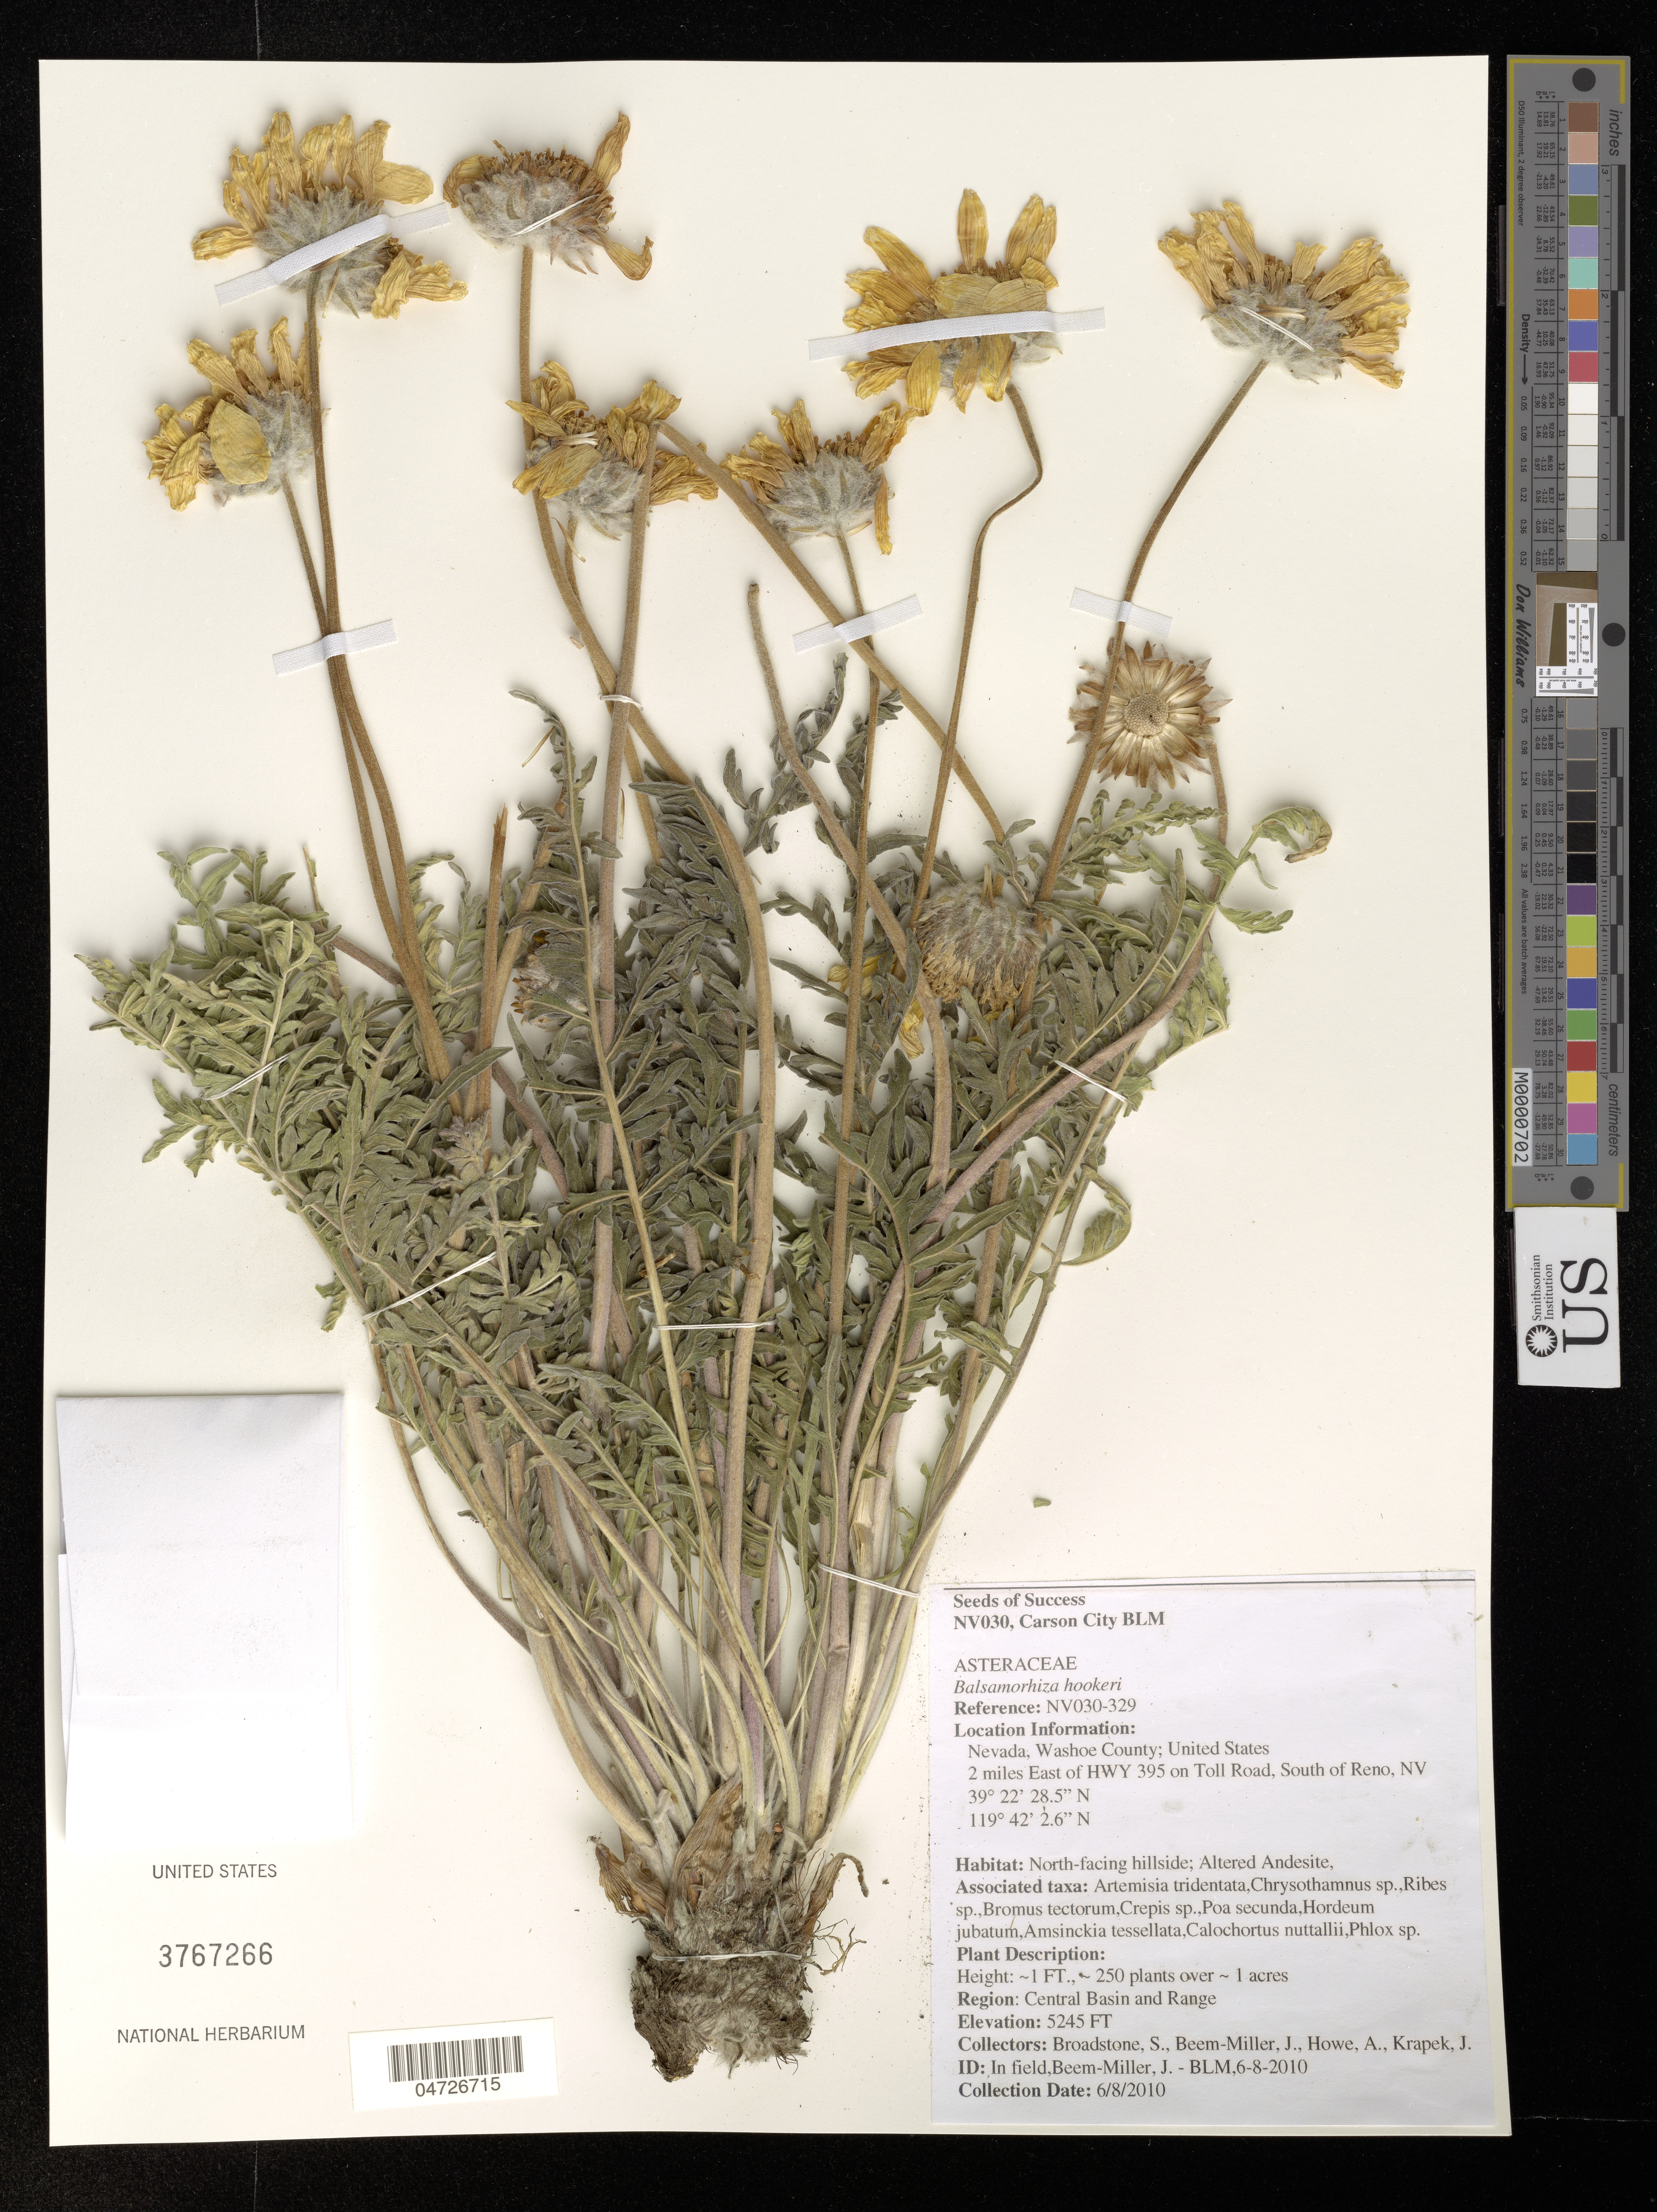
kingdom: Plantae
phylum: Tracheophyta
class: Magnoliopsida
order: Asterales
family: Asteraceae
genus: Balsamorhiza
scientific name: Balsamorhiza hookeri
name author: Nutt.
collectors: S. Broadstone, J. Beem-Miller, A. Howe & J. Krapek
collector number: NV030-329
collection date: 2010-08-06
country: United States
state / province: Nevada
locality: Washoe County. 2 miles East of Hwy 395 on Toll Road, South of Reno, NV.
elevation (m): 1599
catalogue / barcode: US 3767266